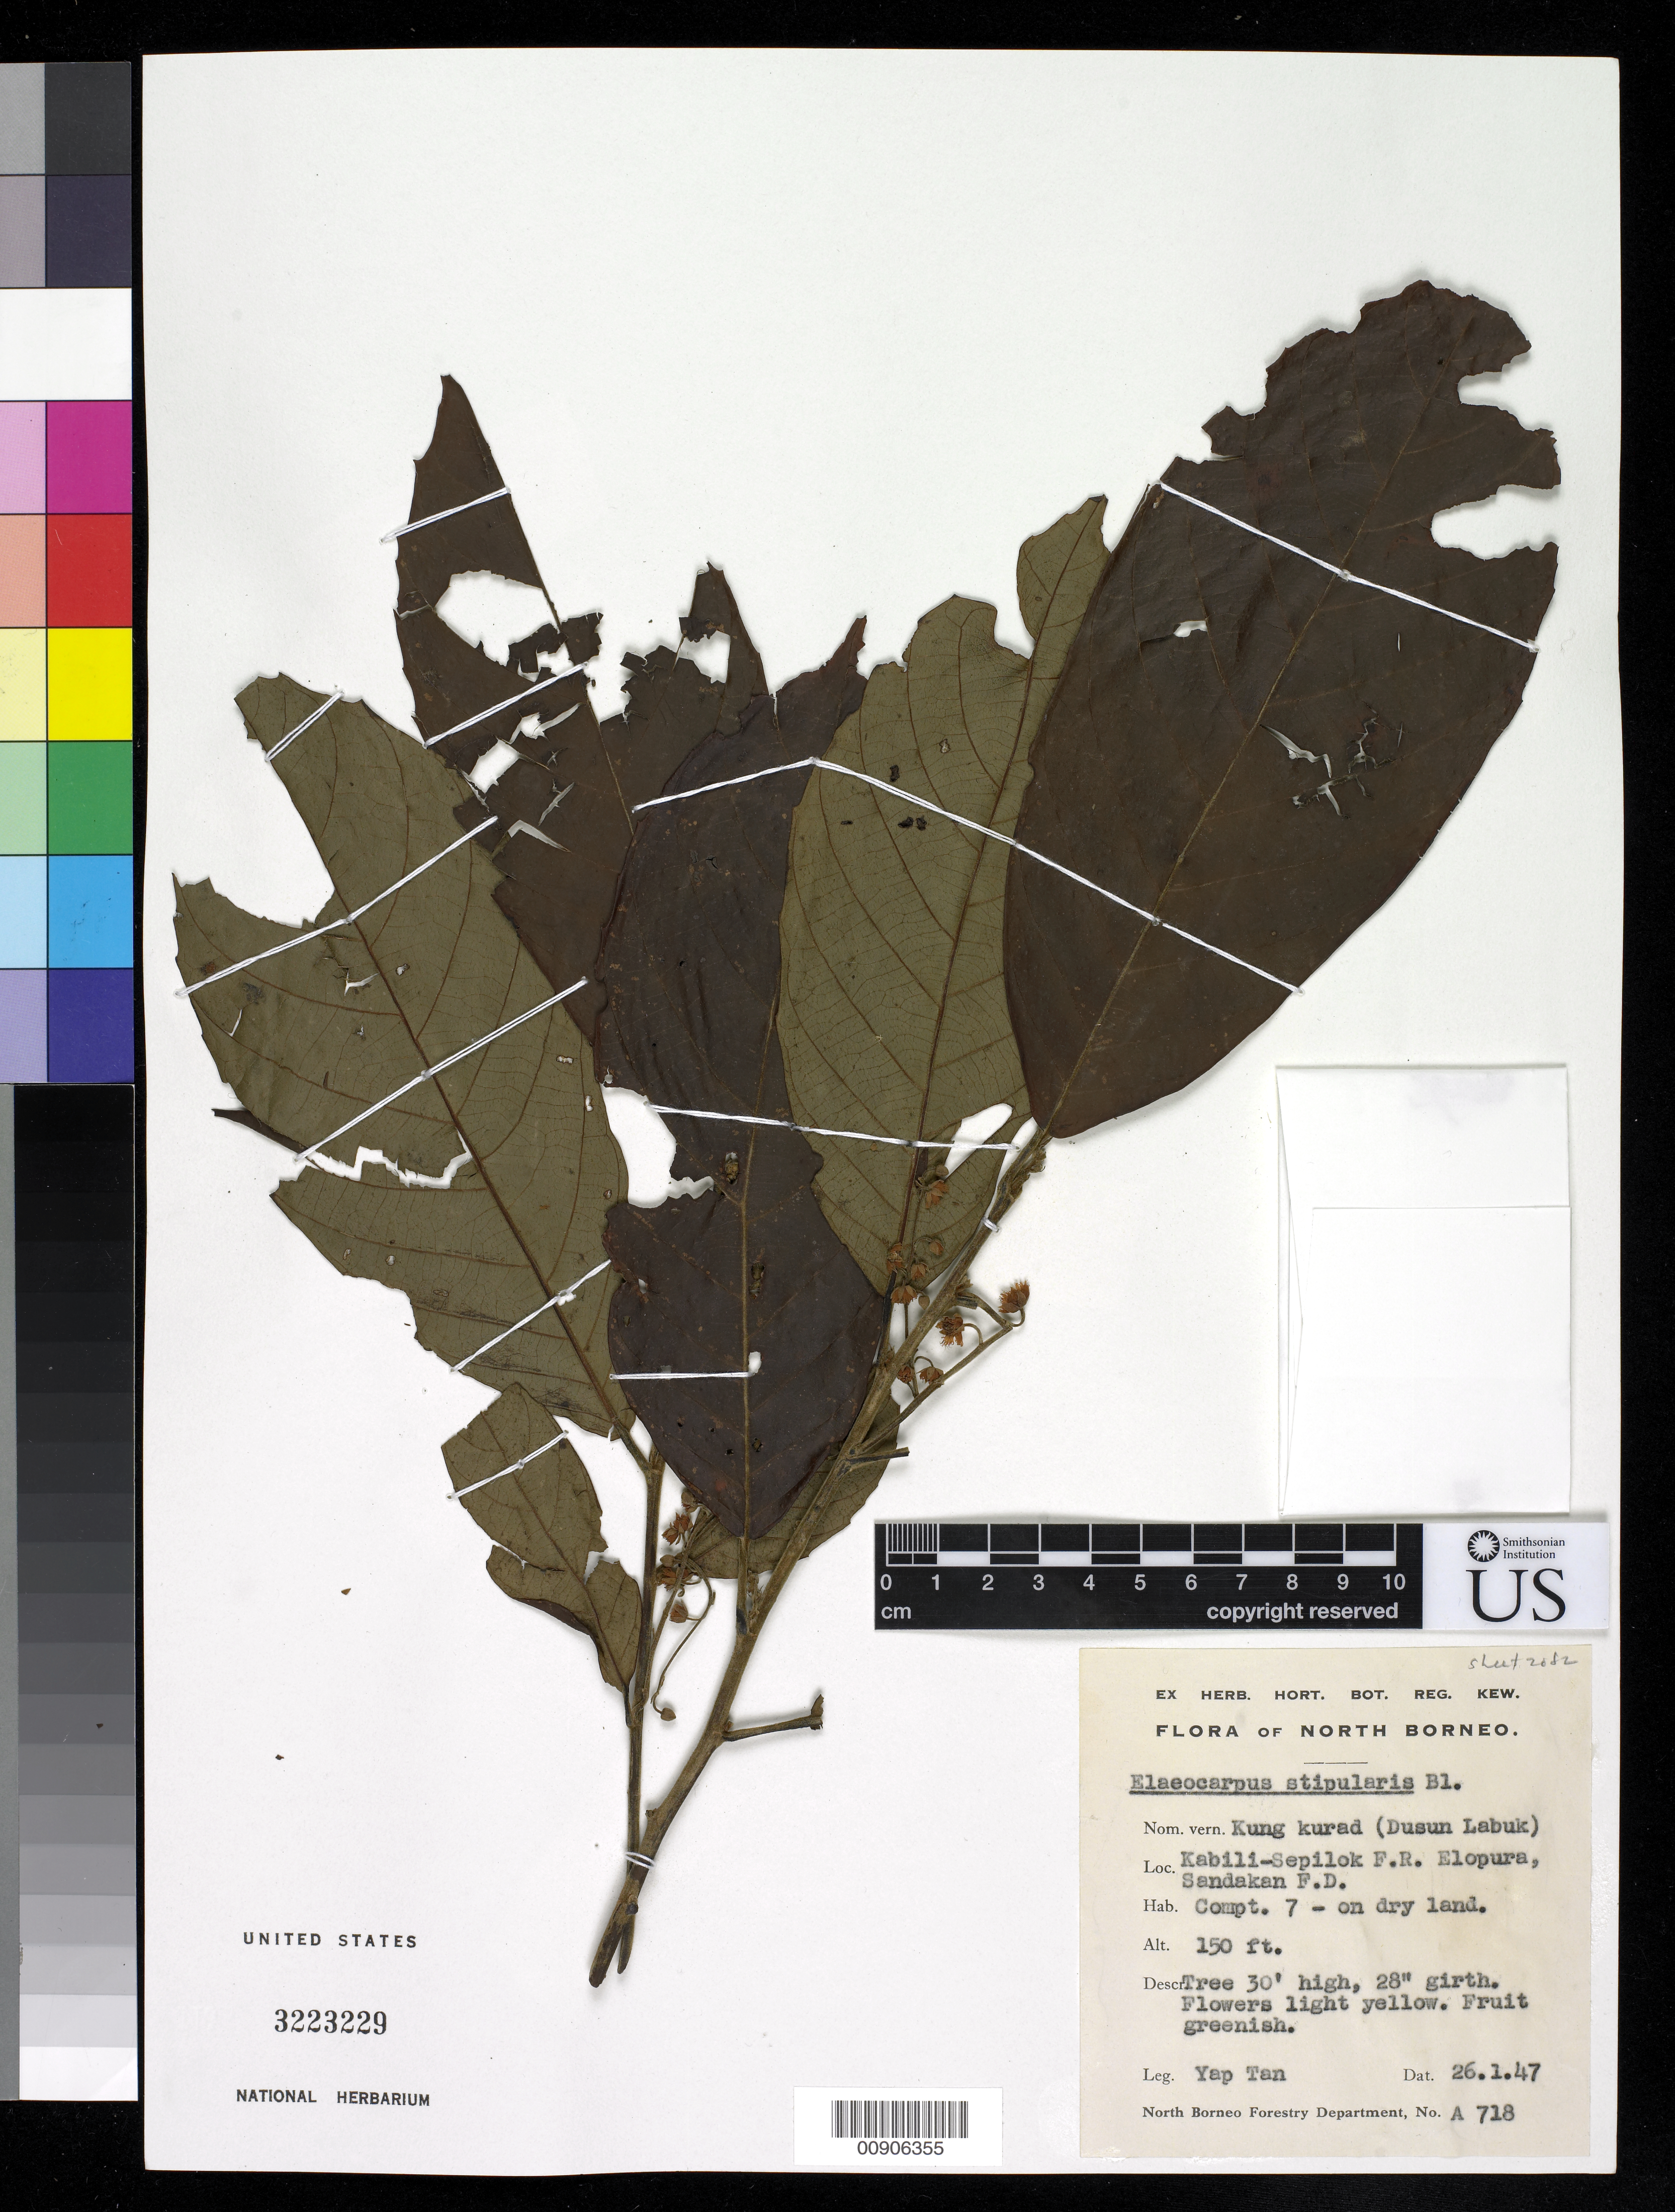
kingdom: Plantae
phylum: Tracheophyta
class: Magnoliopsida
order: Oxalidales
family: Elaeocarpaceae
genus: Elaeocarpus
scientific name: Elaeocarpus stipularis var. longipetiolatus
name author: Merr.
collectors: A. Tan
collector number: A 718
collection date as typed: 26 Jan 1947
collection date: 1947-01-26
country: Indonesia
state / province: Kalimantan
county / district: Kalimantan Barat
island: Borneo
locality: Kabili-Sepilok F.R. Elopura, Sandakan F.D.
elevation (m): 46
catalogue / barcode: US 3223229